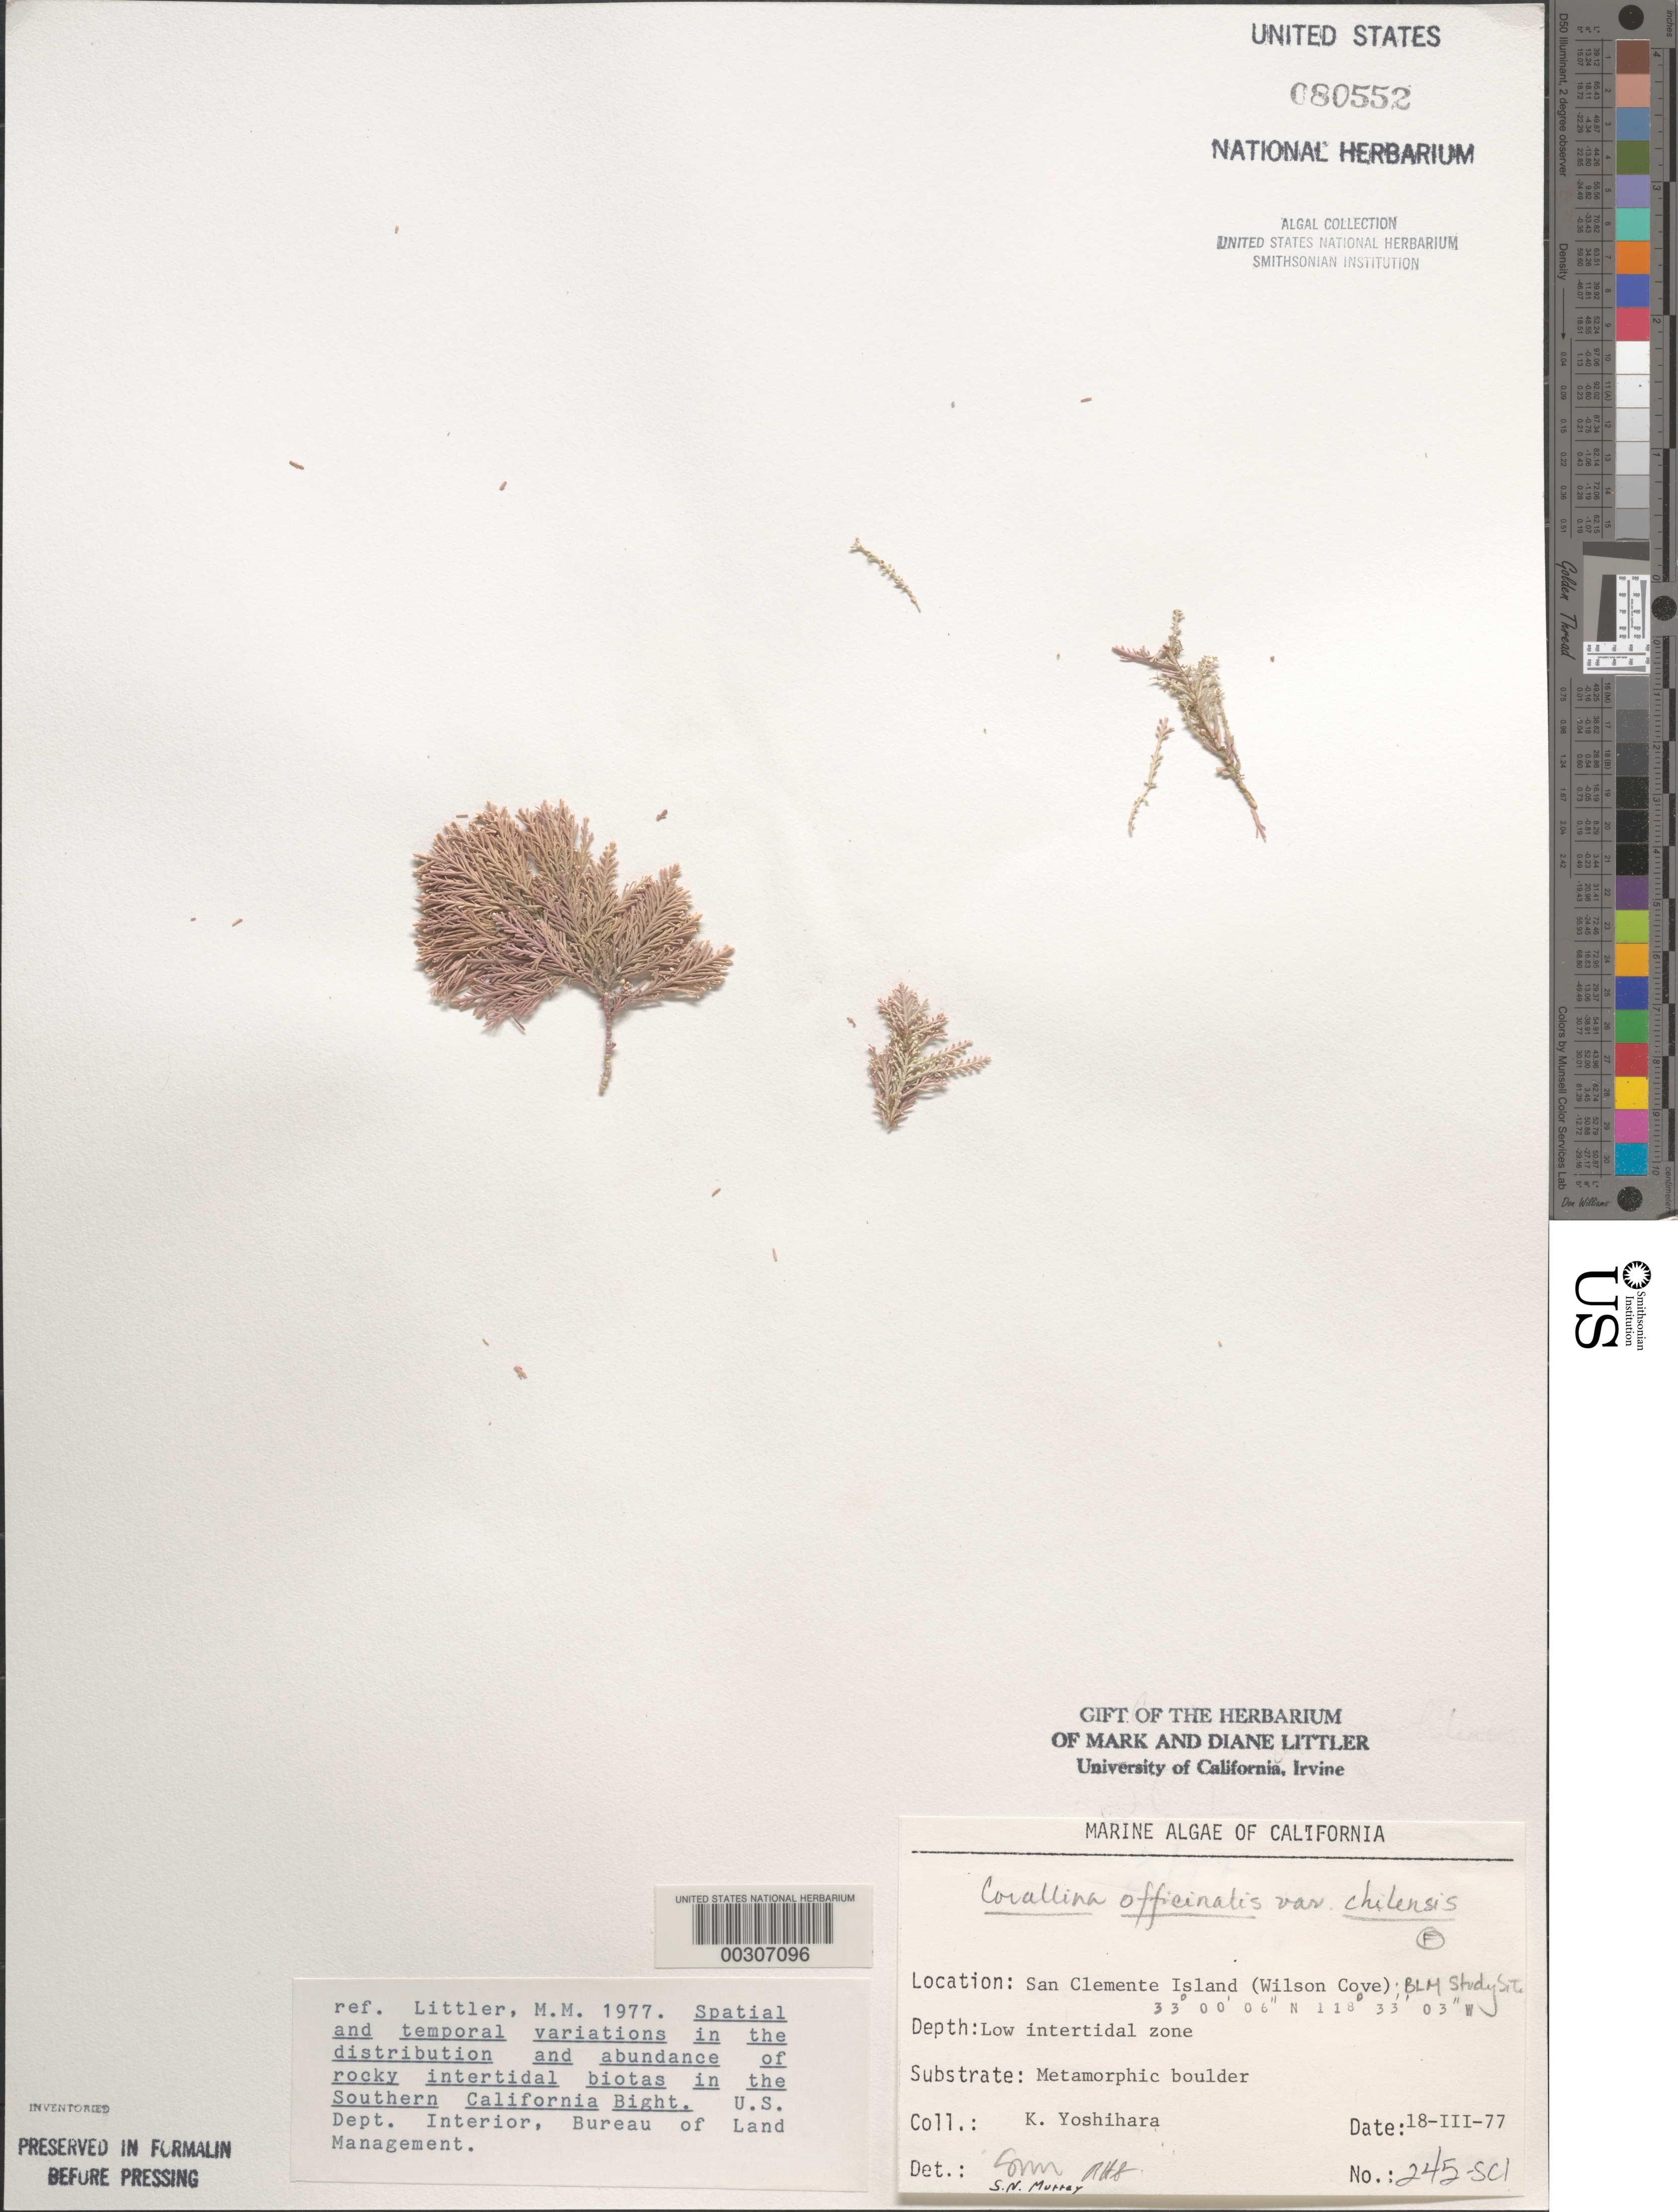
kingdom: Plantae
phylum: Rhodophyta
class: Florideophyceae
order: Corallinales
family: Corallinaceae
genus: Corallina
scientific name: Corallina officinalis var. chilensis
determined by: Sims, Robert H.; Murray, S. N.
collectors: K. Yoshihara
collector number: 245-sci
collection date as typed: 18 Mar 1977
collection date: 1977-03-18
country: United States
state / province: California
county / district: Los Angeles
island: San Clemente Island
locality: Wilson Cove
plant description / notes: BLM-SOCALBIGHT Rocky Intertidal Survey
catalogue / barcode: US 80552